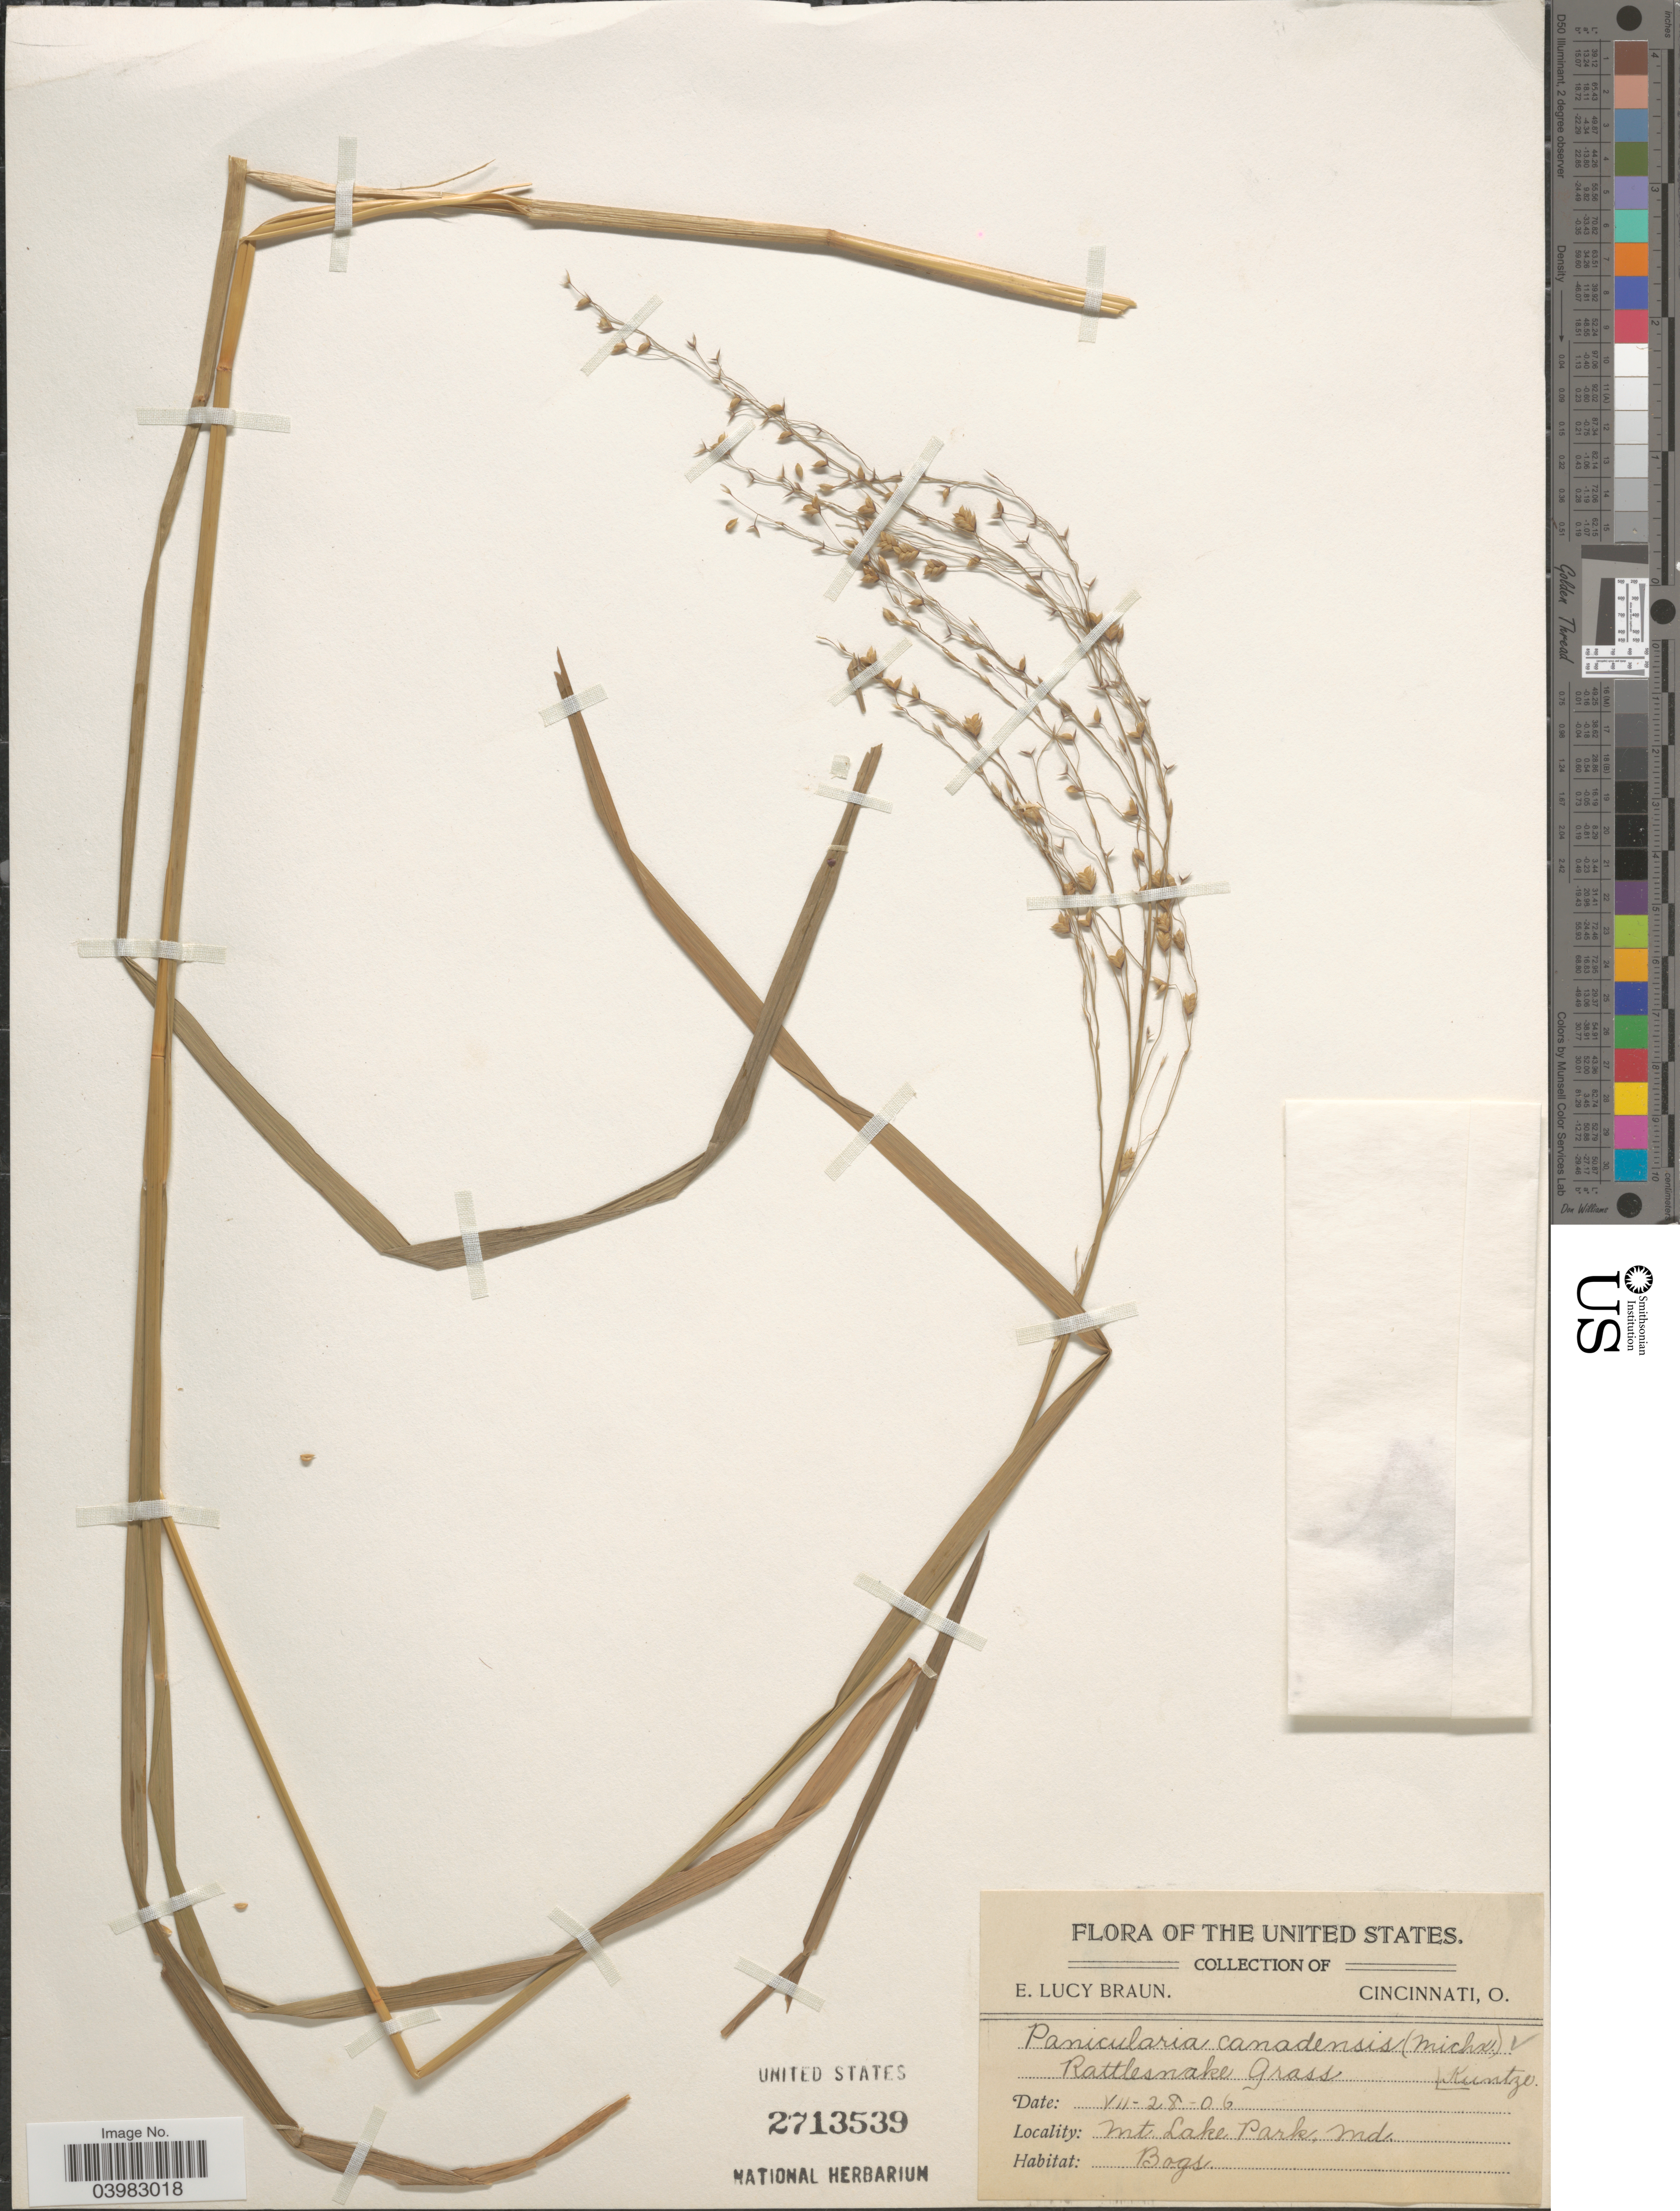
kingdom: Plantae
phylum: Tracheophyta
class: Liliopsida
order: Poales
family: Poaceae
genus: Glyceria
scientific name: Glyceria canadensis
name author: (Michx.) Trin.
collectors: E. L. Braun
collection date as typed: Transcribed d/m/y: 28/7/6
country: United States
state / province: Maryland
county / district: Garrett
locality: Mt. Lake Park.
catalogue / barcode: US 2713539